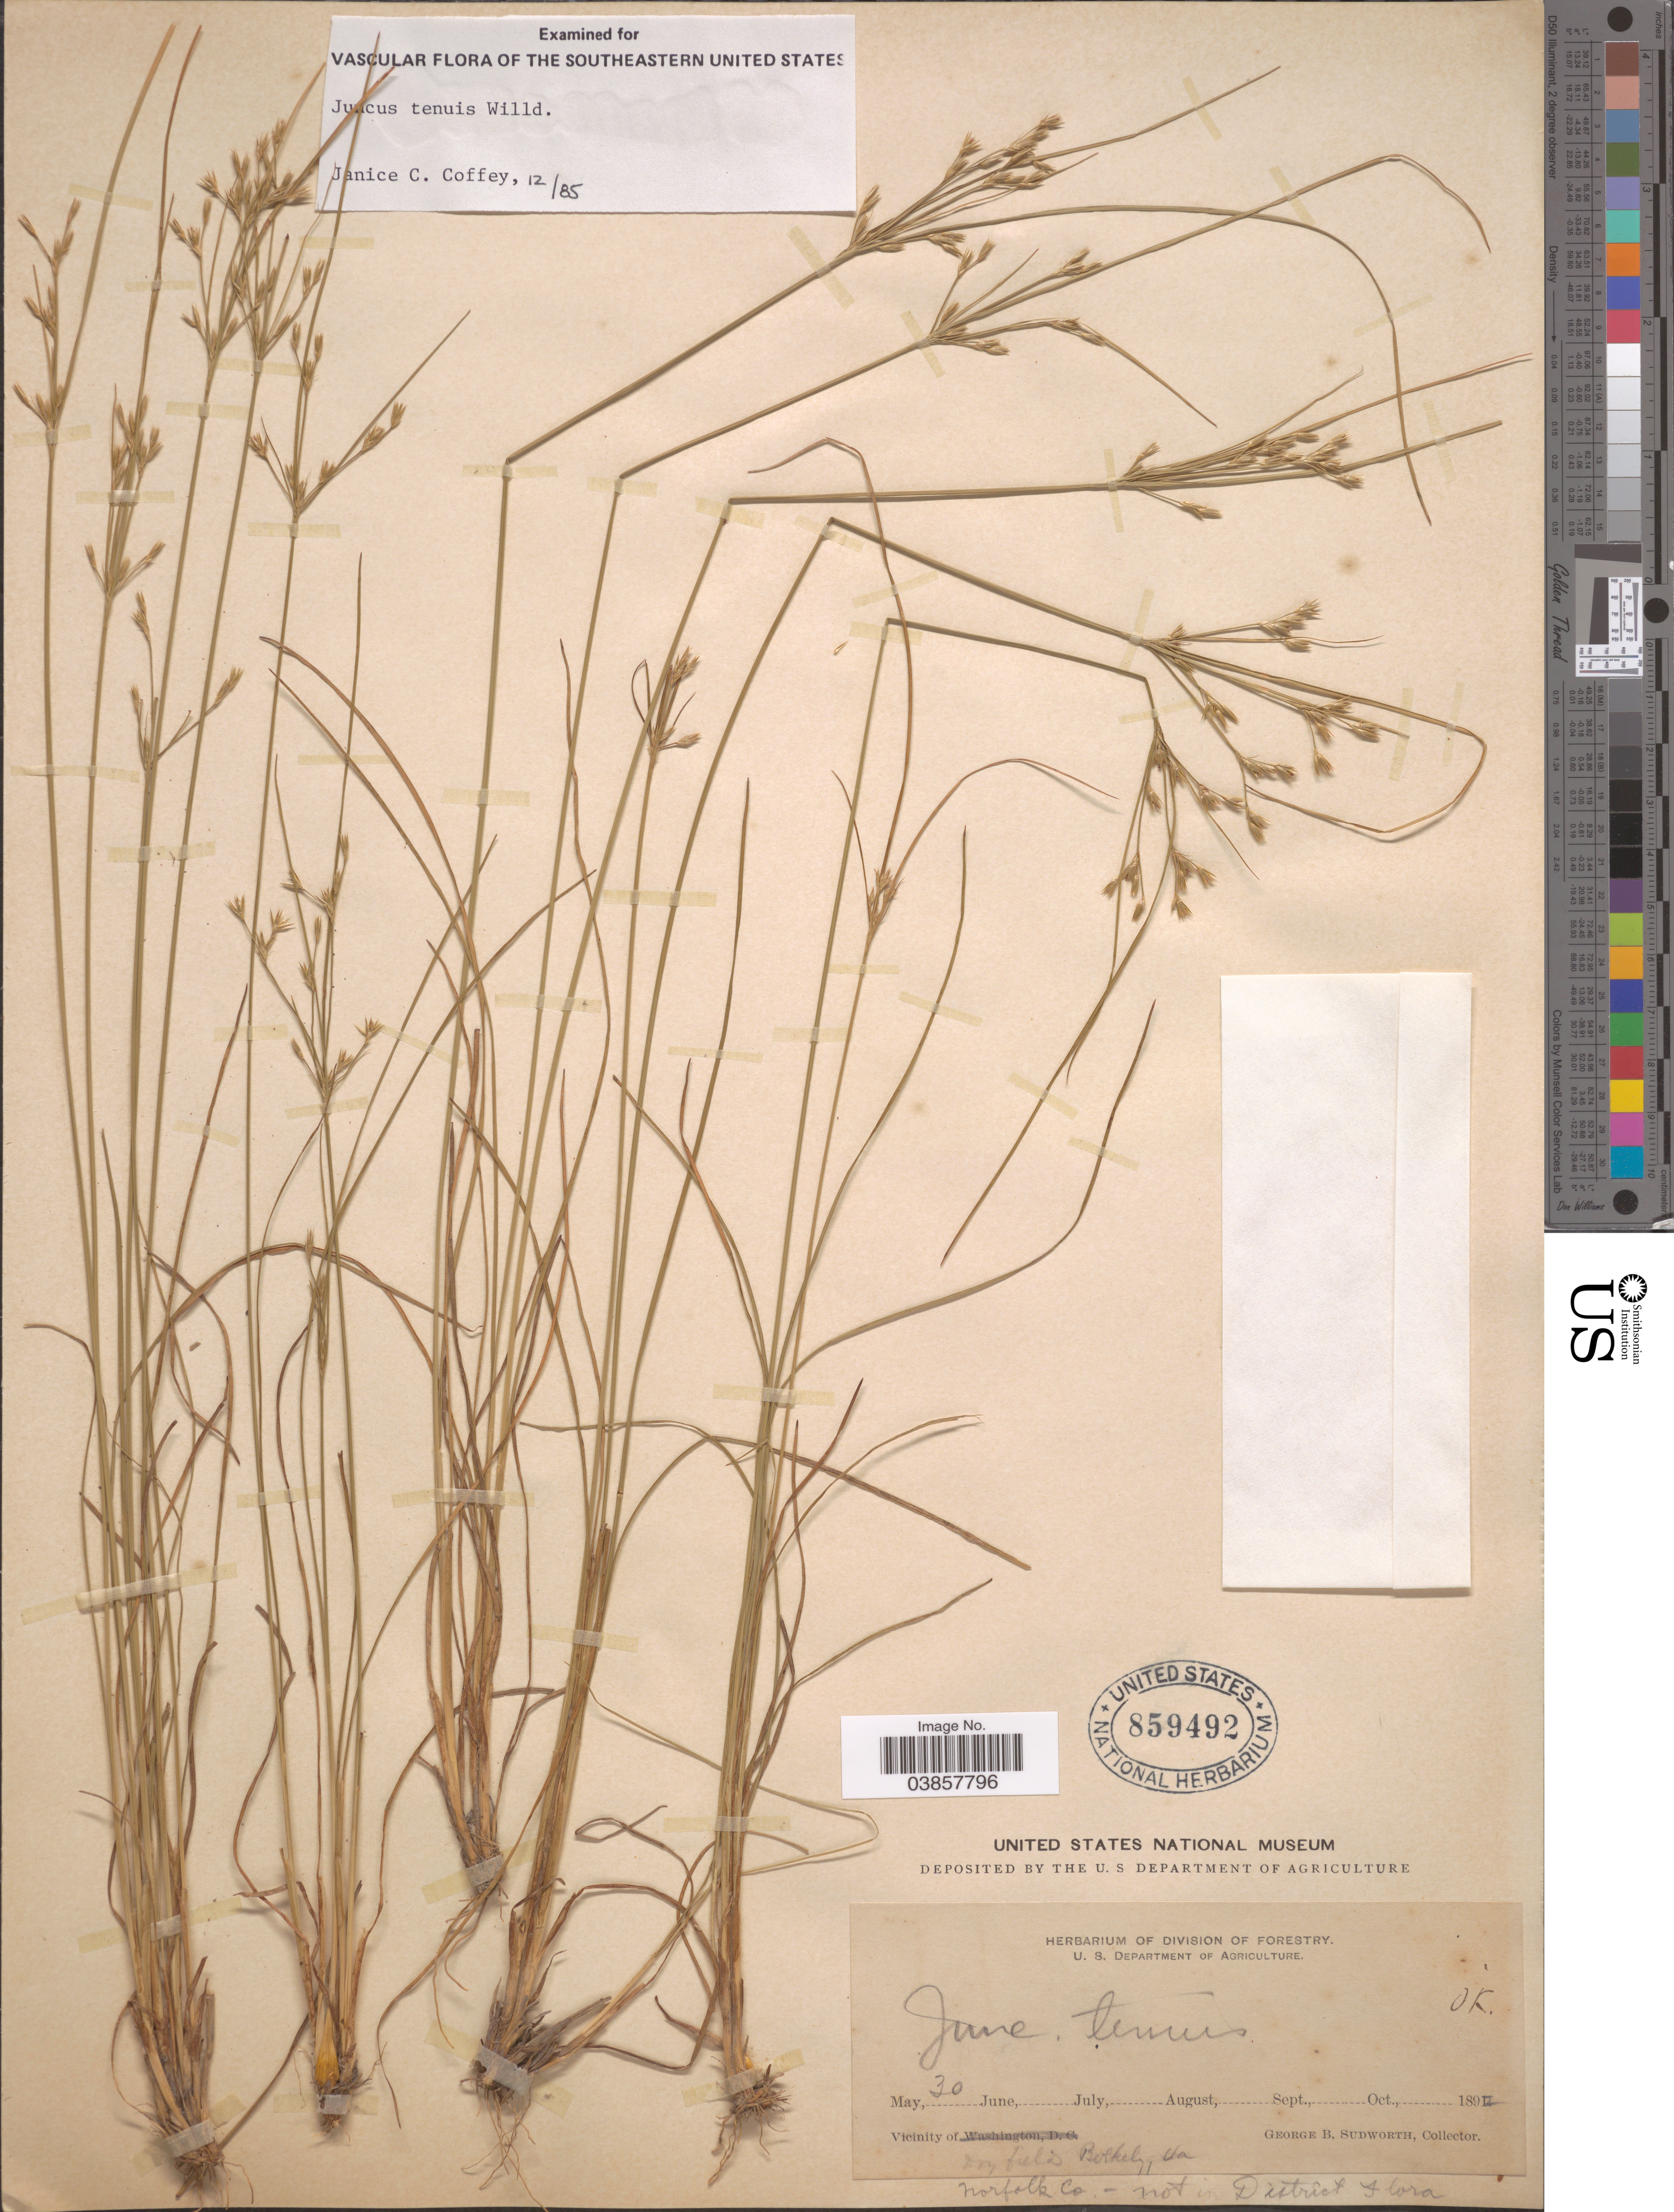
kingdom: Plantae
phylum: Tracheophyta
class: Liliopsida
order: Poales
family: Juncaceae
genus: Juncus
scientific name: Juncus tenuis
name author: Willd.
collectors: G. B. Sudworth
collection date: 1891-06-30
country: United States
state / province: Virginia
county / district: City of Norfolk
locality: Vicinity of dry fields Berkely. Norfolk Co.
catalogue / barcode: US 859492